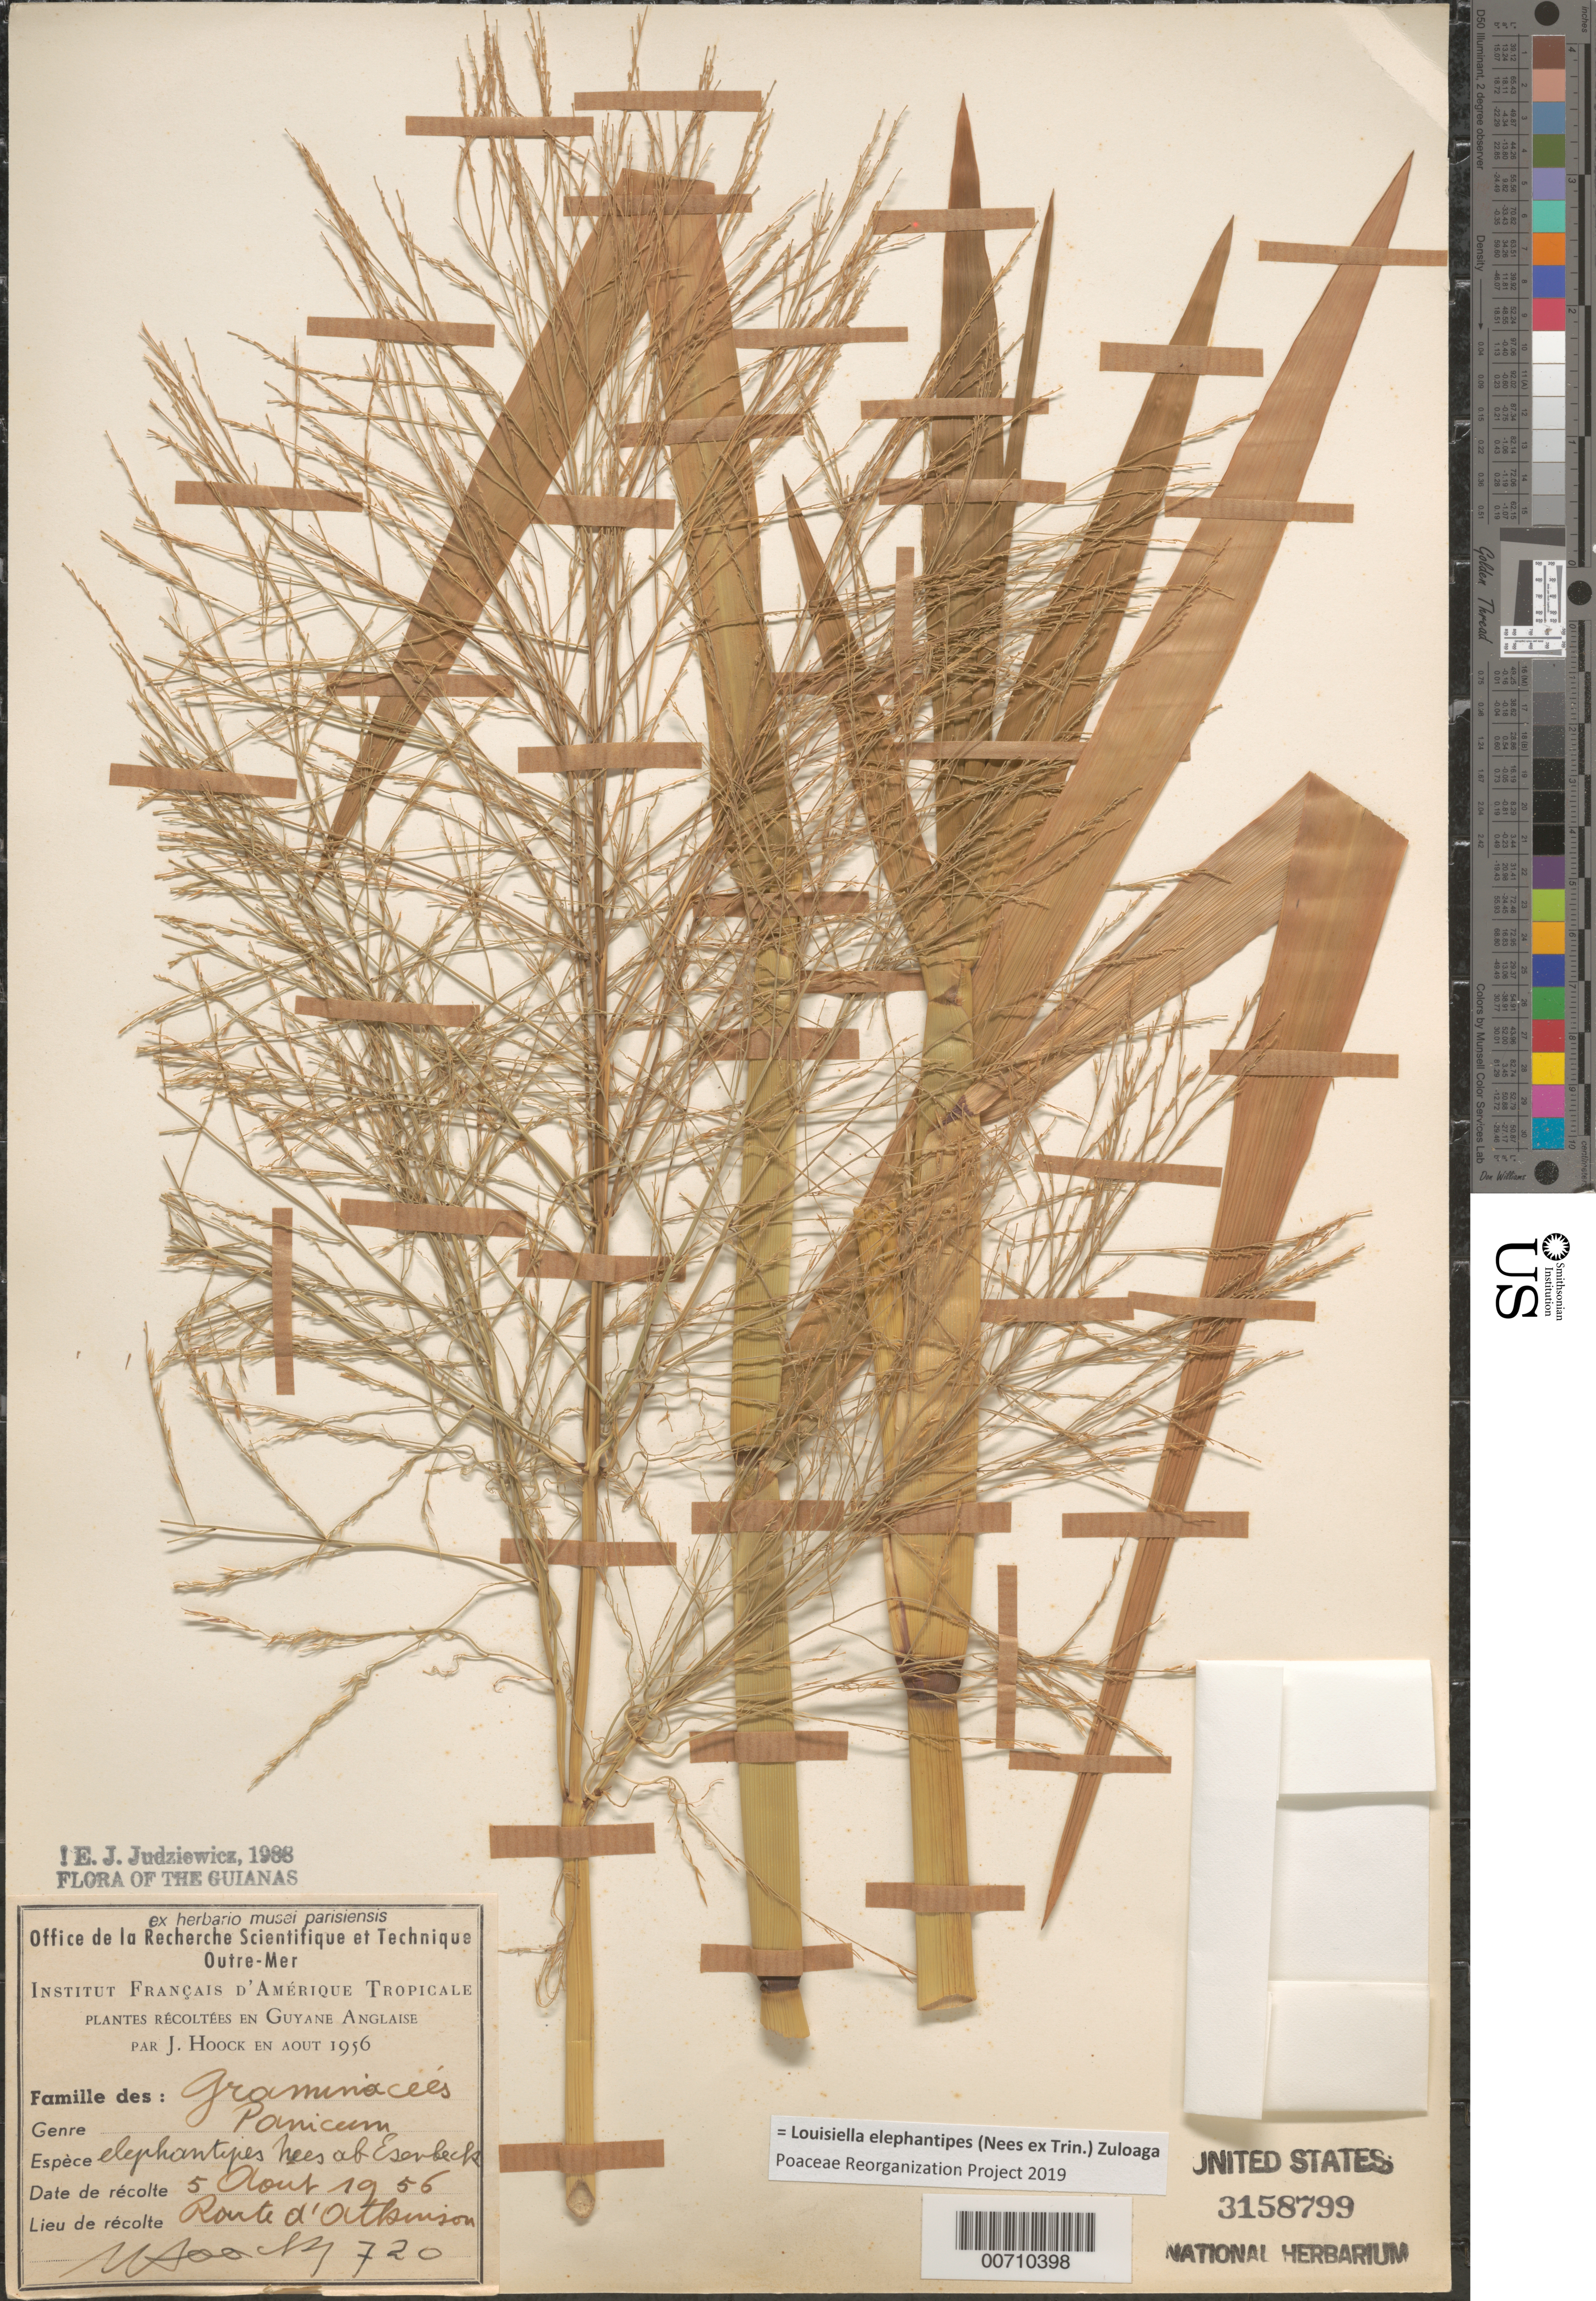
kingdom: Plantae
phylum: Tracheophyta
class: Liliopsida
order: Poales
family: Poaceae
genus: Louisiella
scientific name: Louisiella elephantipes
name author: (Nees ex Trin.) Zuloaga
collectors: J. Hoock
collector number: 4720*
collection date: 1956-08-05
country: Guyana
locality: Guyane Anglaise. Route d'Atkinson.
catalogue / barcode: US 3158799